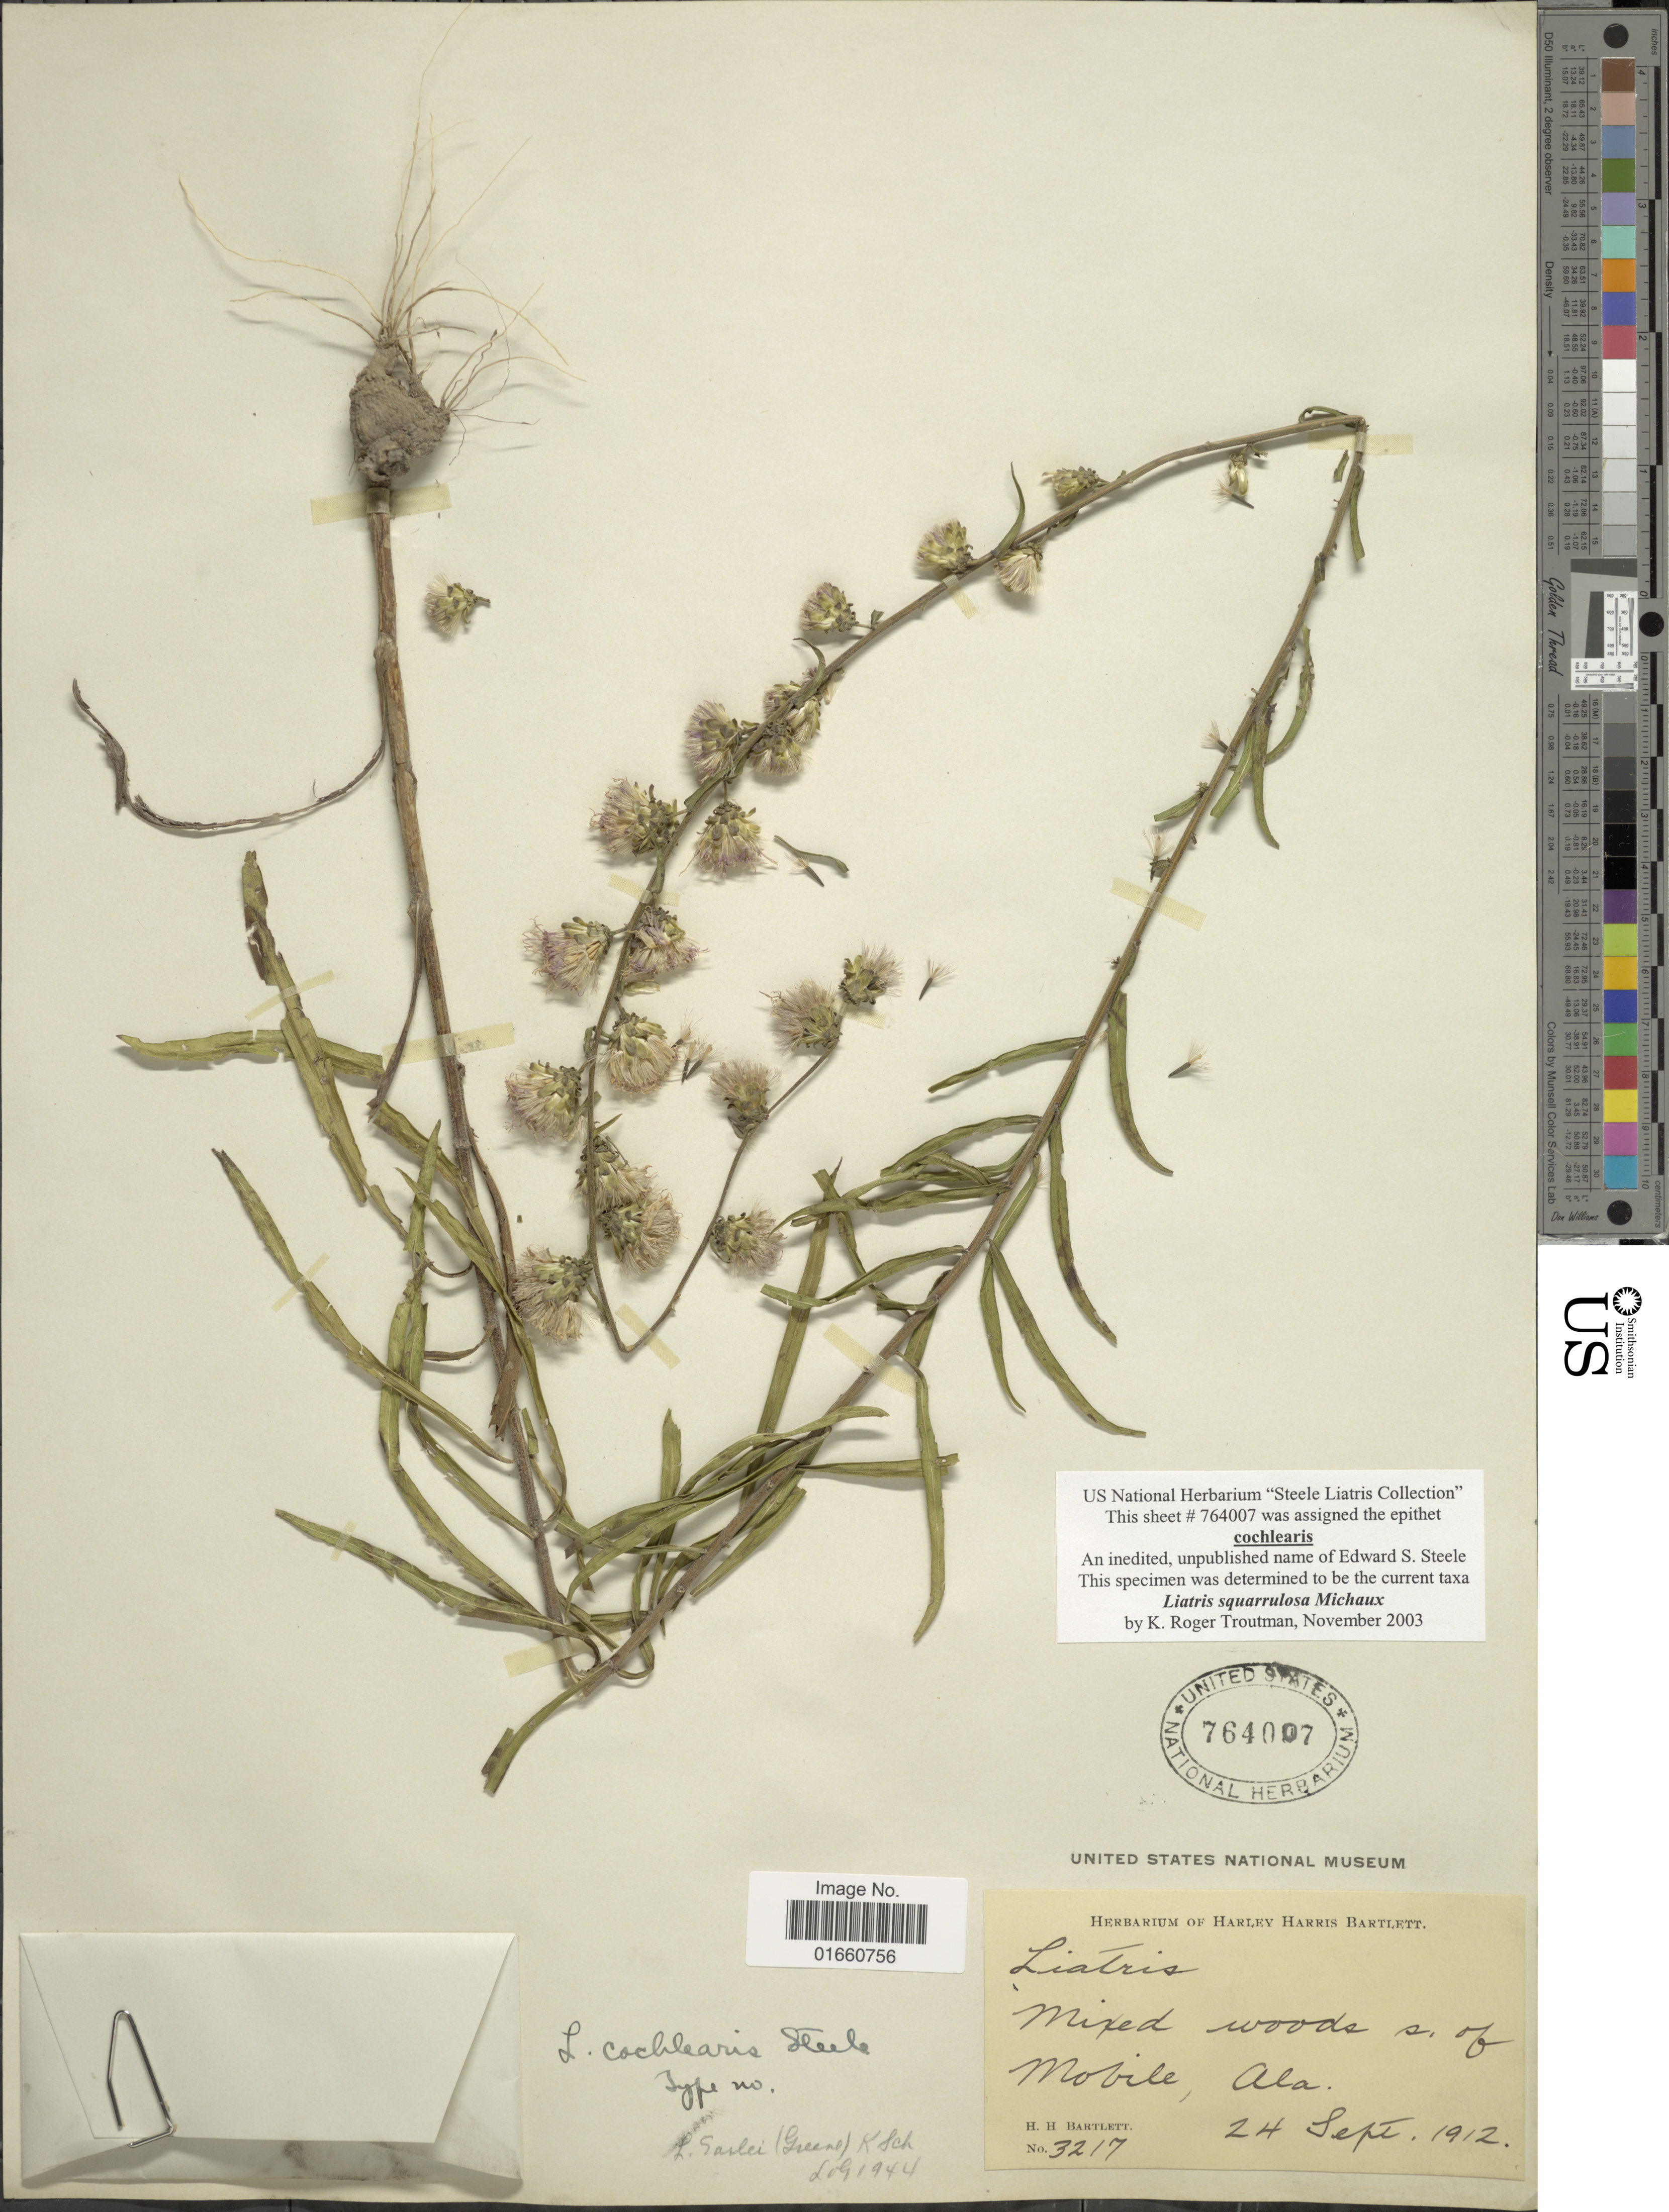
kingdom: Plantae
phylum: Tracheophyta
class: Magnoliopsida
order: Asterales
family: Asteraceae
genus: Liatris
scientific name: Liatris squarrulosa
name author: Michx.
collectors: H. H. Bartlett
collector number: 3217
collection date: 1912-09-24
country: United States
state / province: Alabama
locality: Mixed wood s of Mobile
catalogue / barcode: US 764007